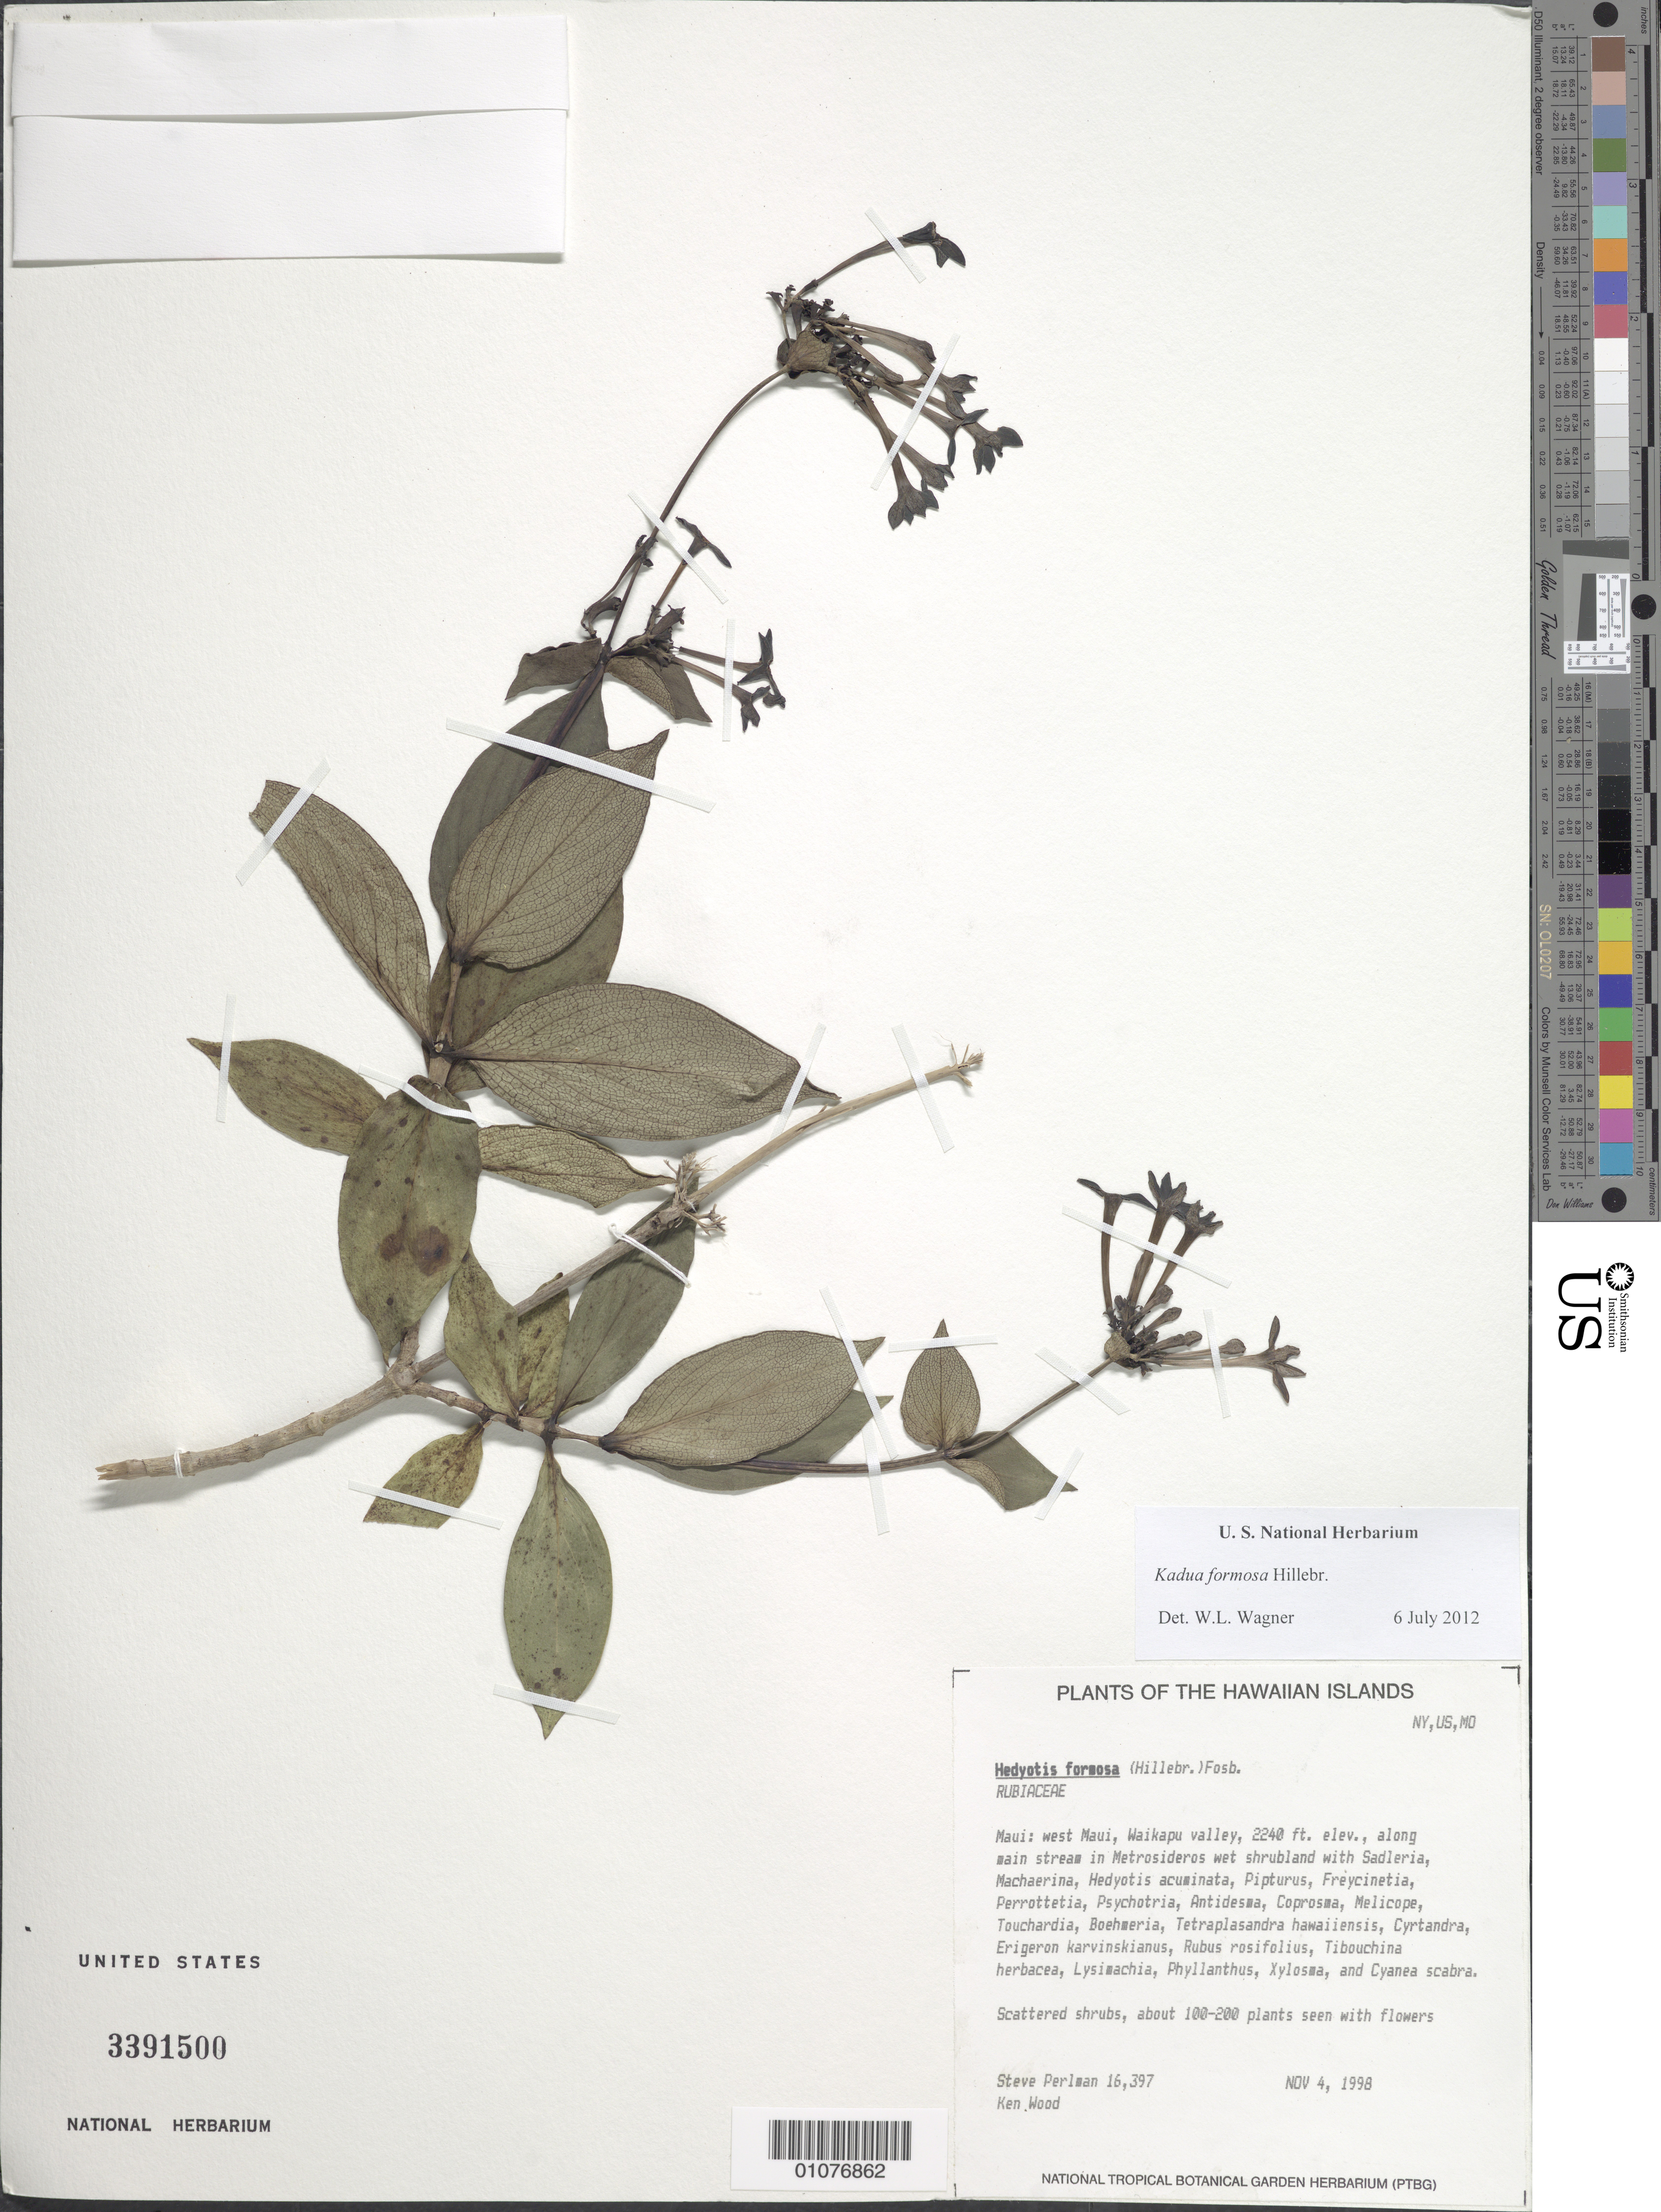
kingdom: Plantae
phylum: Tracheophyta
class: Magnoliopsida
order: Gentianales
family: Rubiaceae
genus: Kadua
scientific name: Kadua formosa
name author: Hillebr.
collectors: S. P. Perlman & K. R. Wood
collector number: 16,397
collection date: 1998-11-04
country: United States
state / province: Hawaii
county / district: Maui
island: Maui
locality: W Maui, Waikapu valley, 2240 ft. elev., along main stream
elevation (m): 683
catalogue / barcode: US 3391500